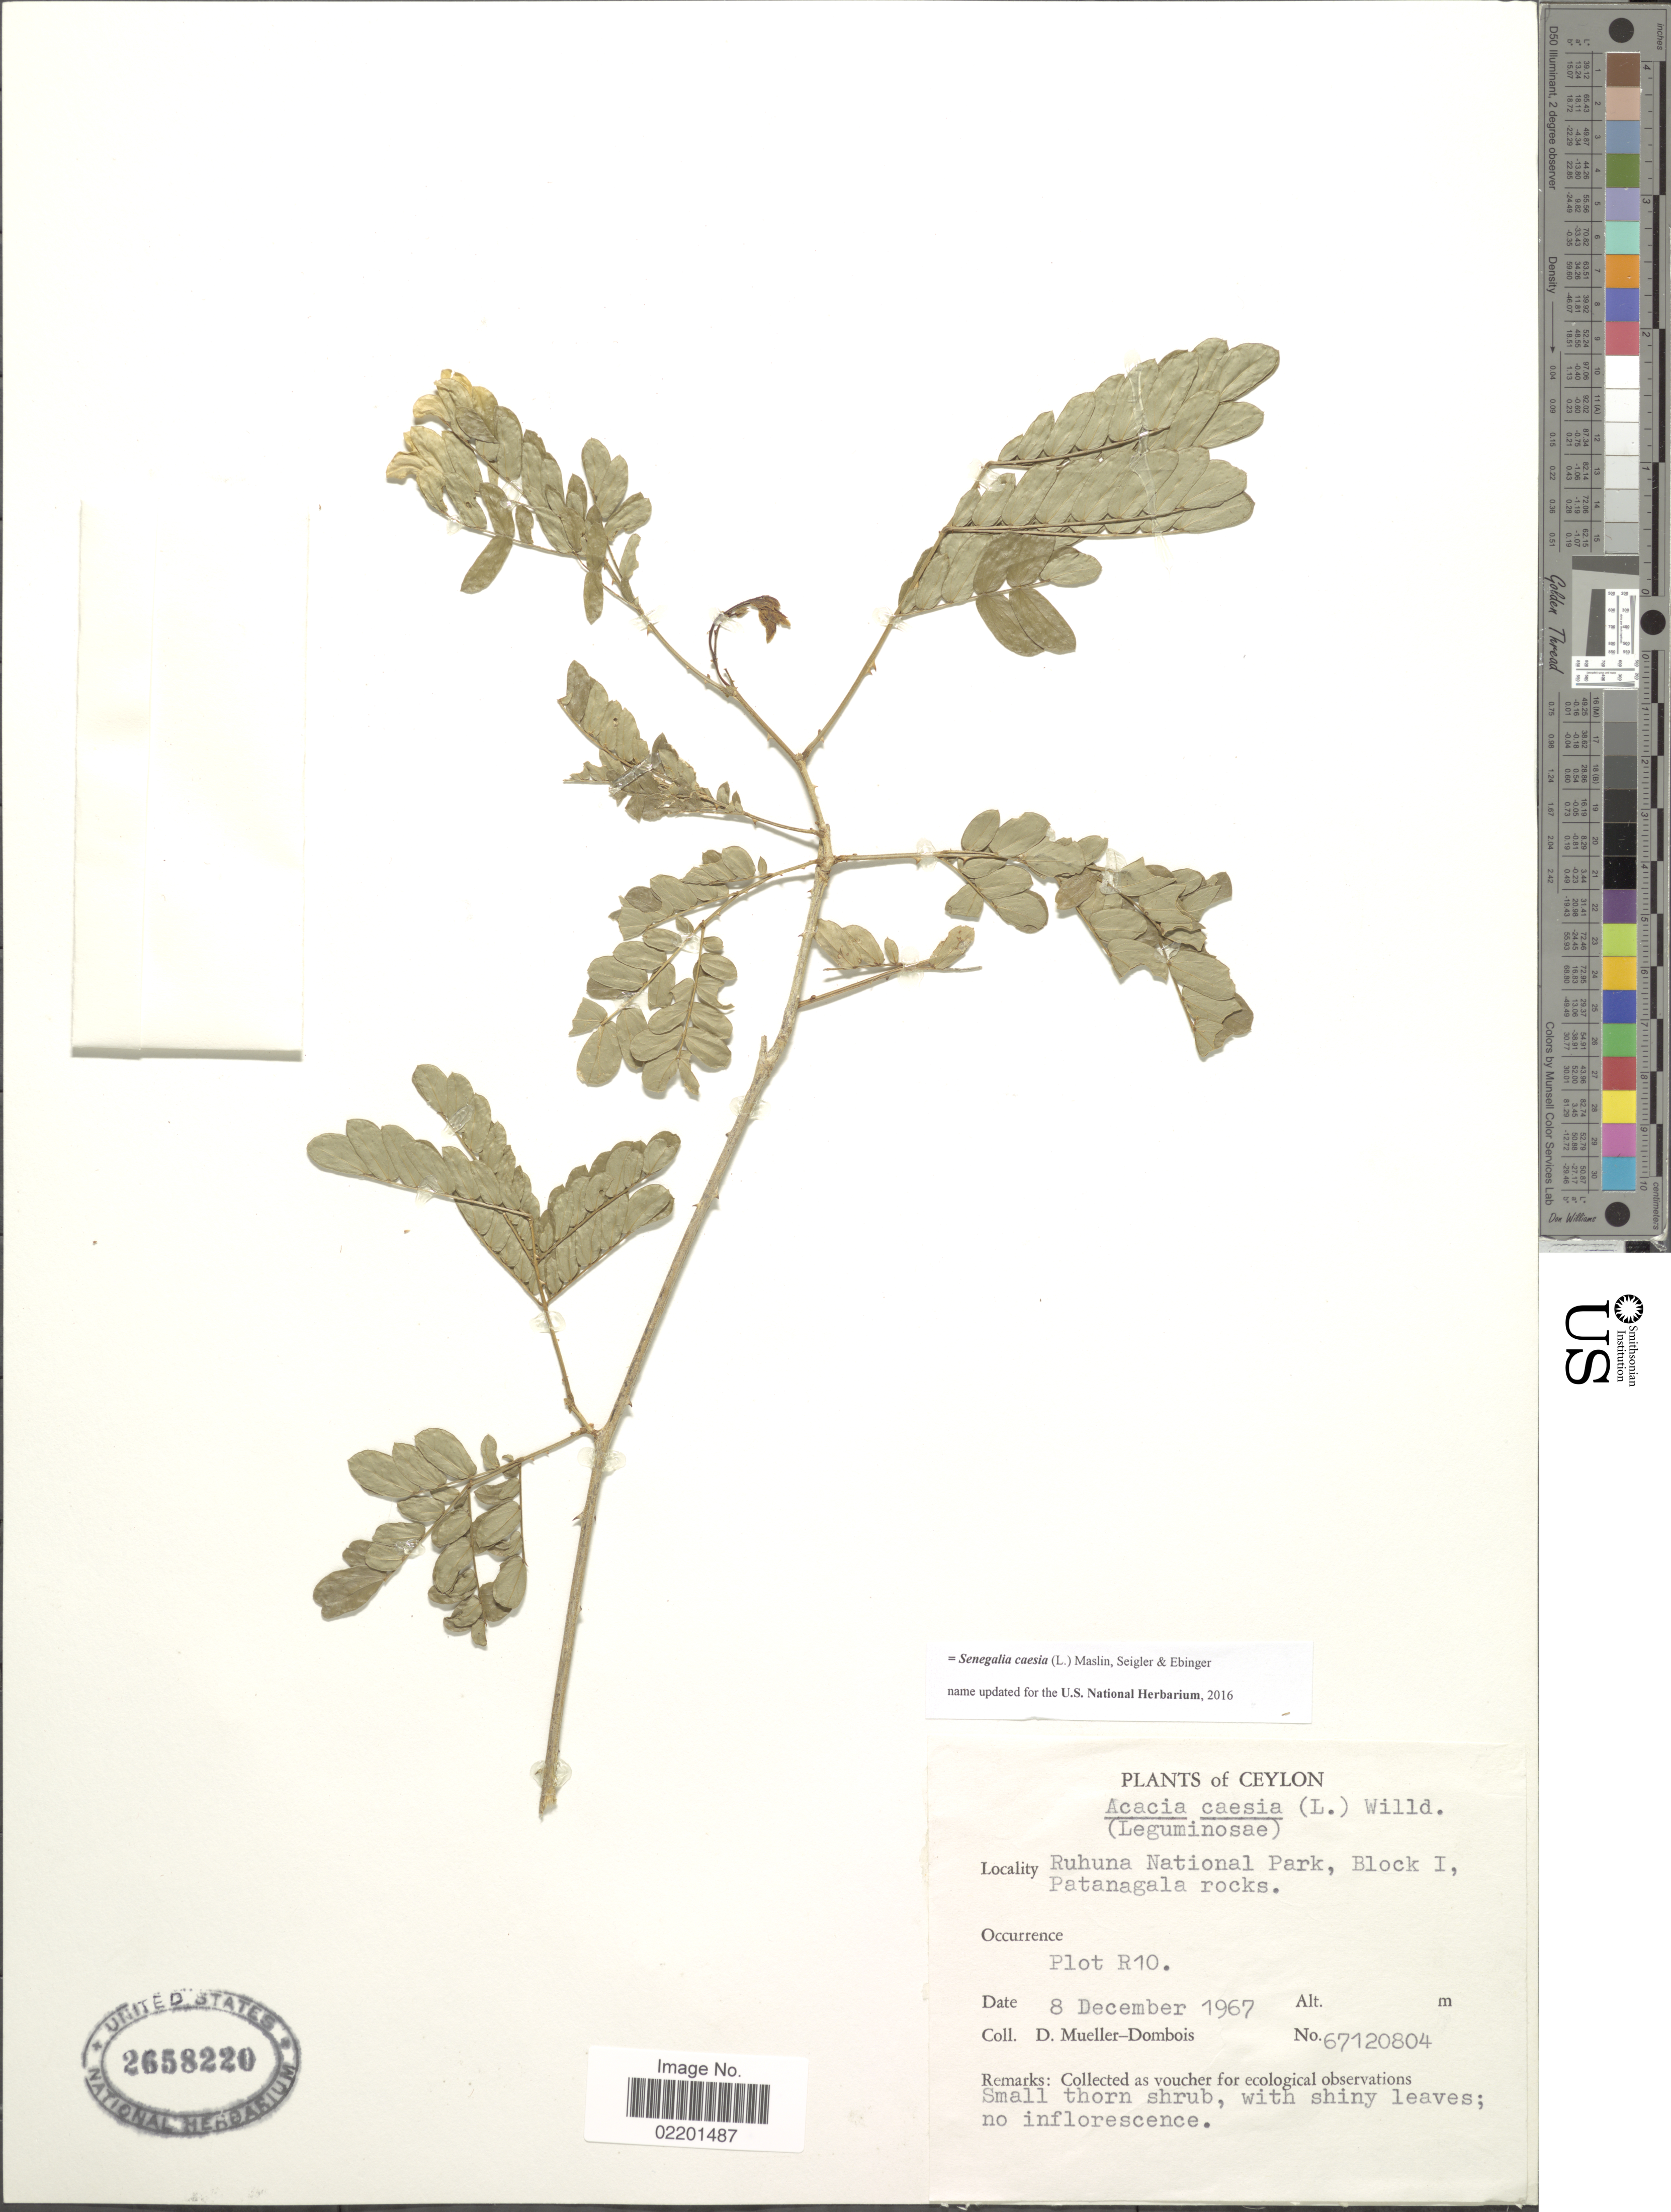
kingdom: Plantae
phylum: Tracheophyta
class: Magnoliopsida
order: Fabales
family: Fabaceae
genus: Senegalia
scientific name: Senegalia caesia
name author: (L.) Maslin et al.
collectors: D. Mueller-Dombois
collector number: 67120804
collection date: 1967-12-08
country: Sri Lanka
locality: Ceylon, Ruhuna National Park, Block I, Patanagala rocks.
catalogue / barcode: US 2658220